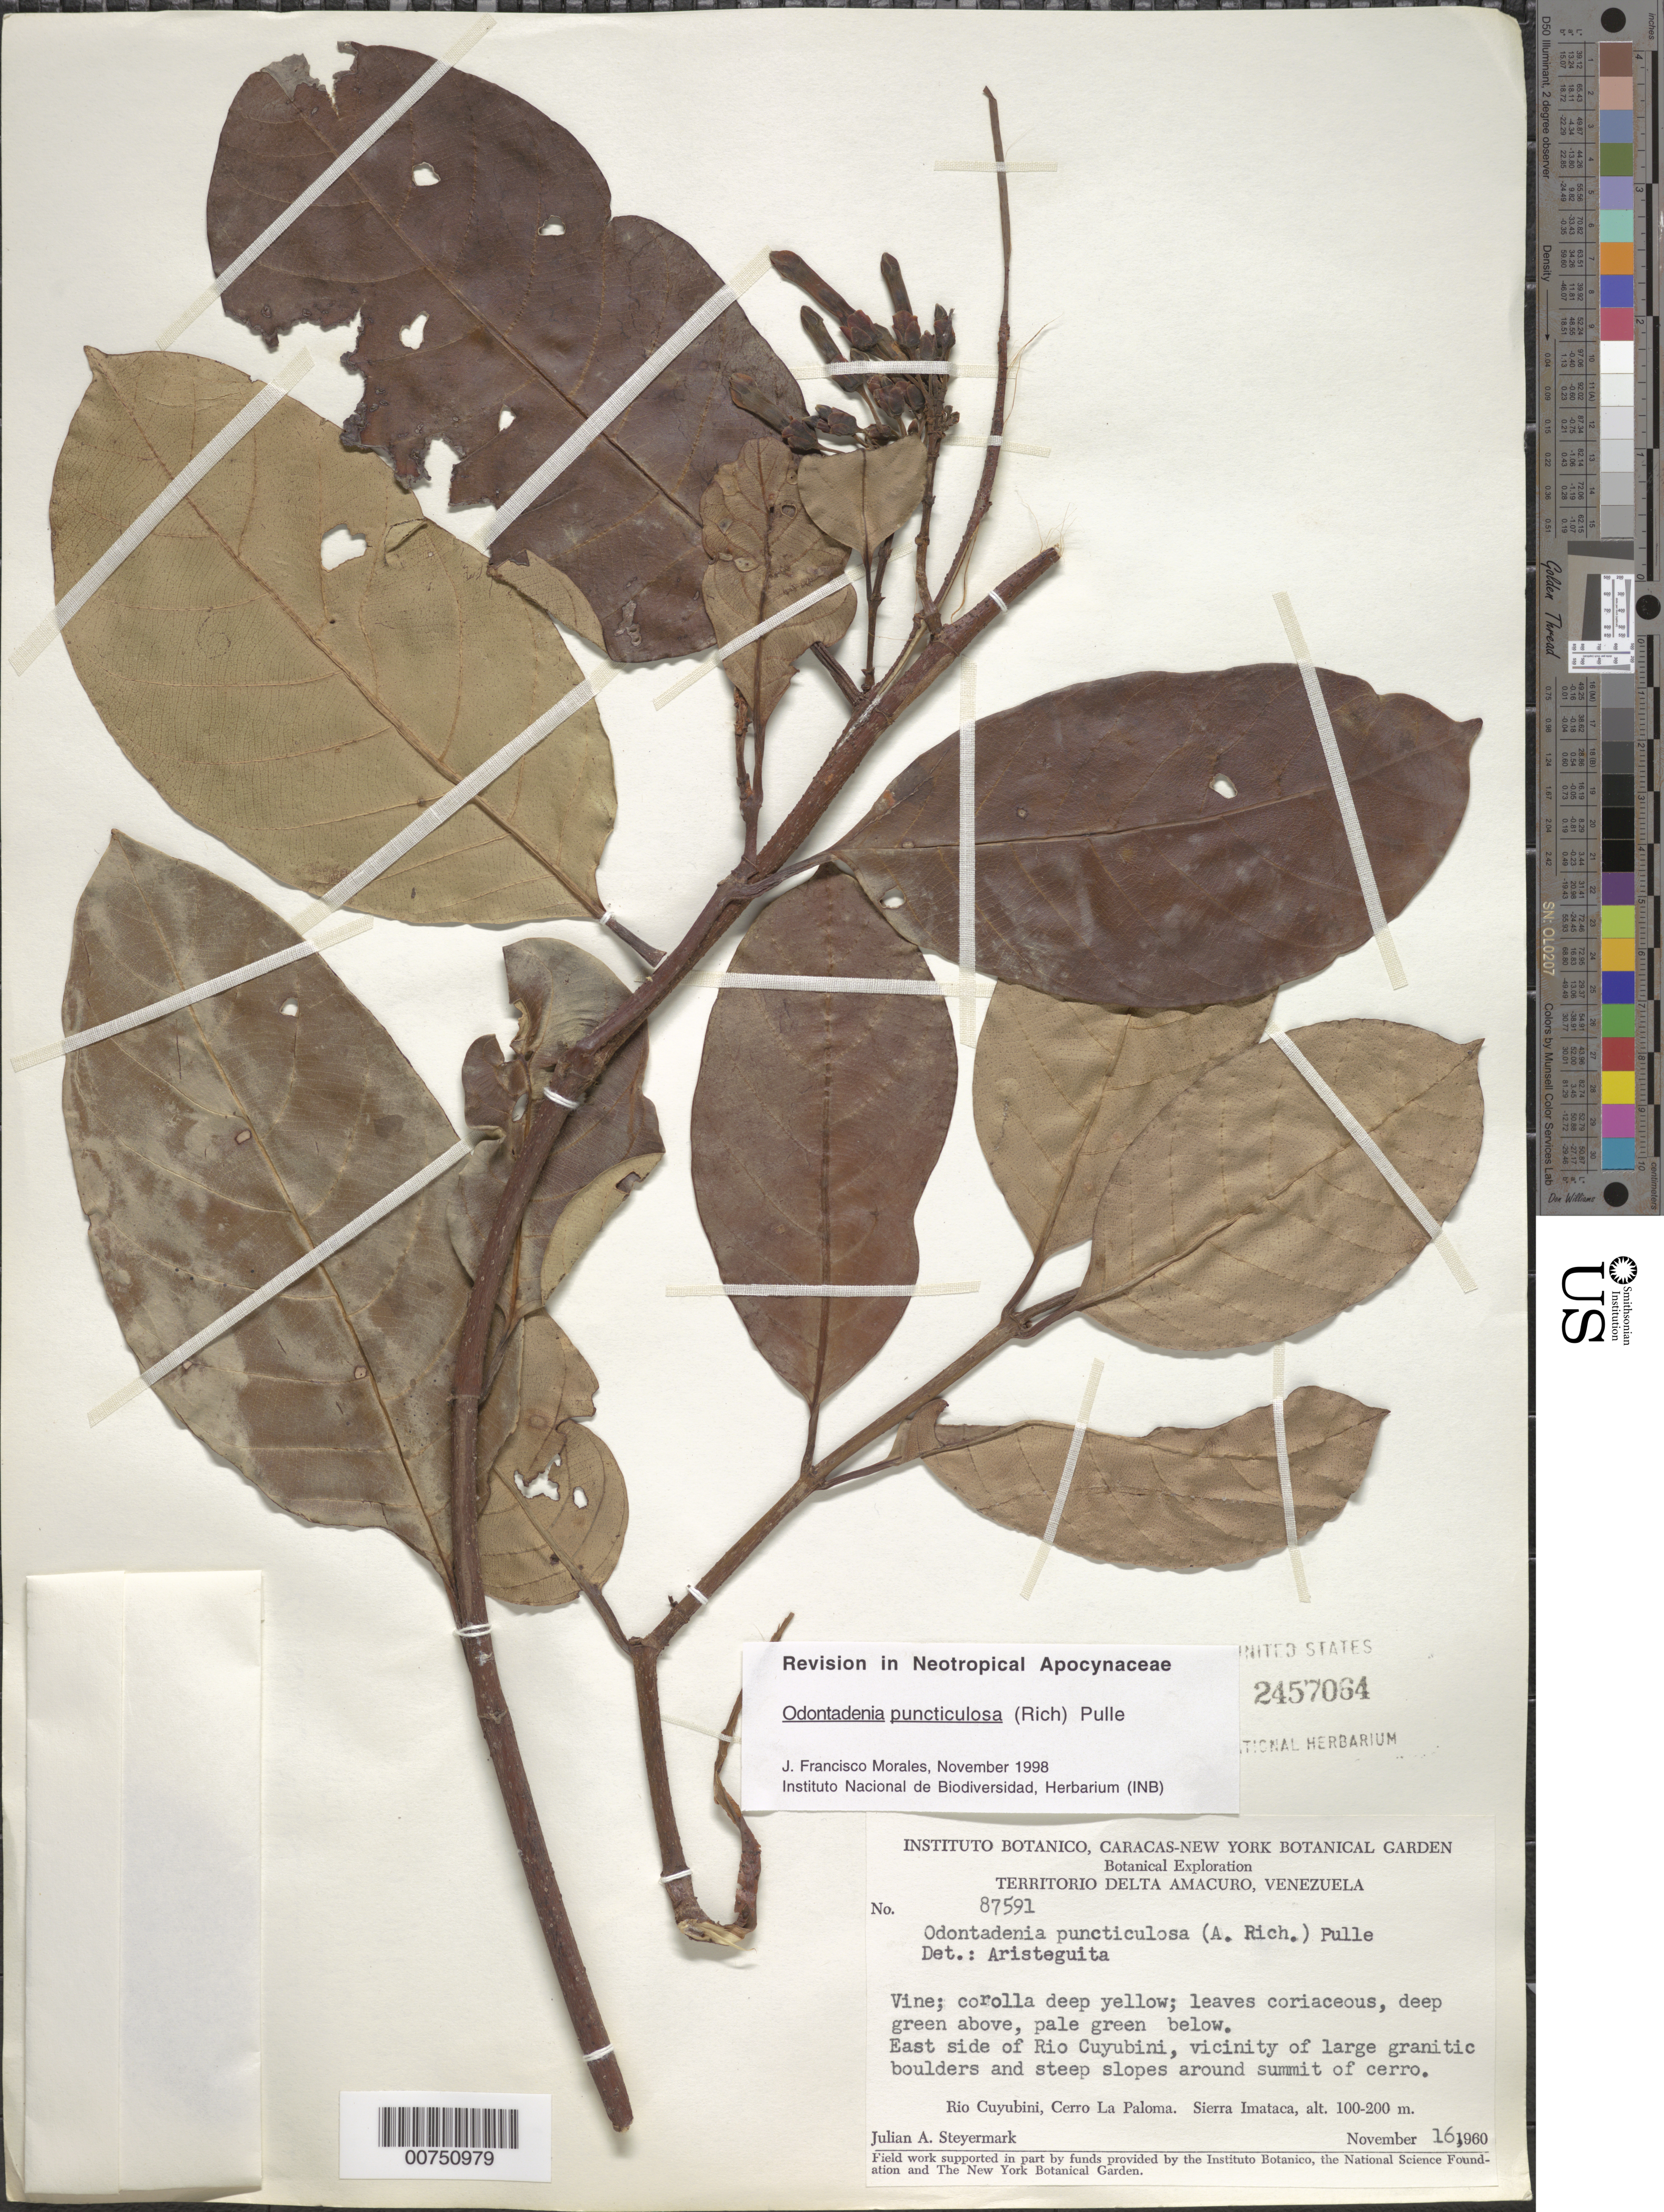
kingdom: Plantae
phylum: Tracheophyta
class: Magnoliopsida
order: Gentianales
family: Apocynaceae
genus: Odontadenia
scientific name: Odontadenia puncticulosa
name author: (Rich.) Pulle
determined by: Morales, J. F.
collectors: J. Steyermark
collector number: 87591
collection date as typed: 16-Nov-60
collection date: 1960-11-16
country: Venezuela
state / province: Delta Amacuro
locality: Río Cuyubini, E side; Cerro La Paloma, Sierra Imataca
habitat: Vicinity of large granitic boulders and steep slopes around summit of cerro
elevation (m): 100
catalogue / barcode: US 2457064